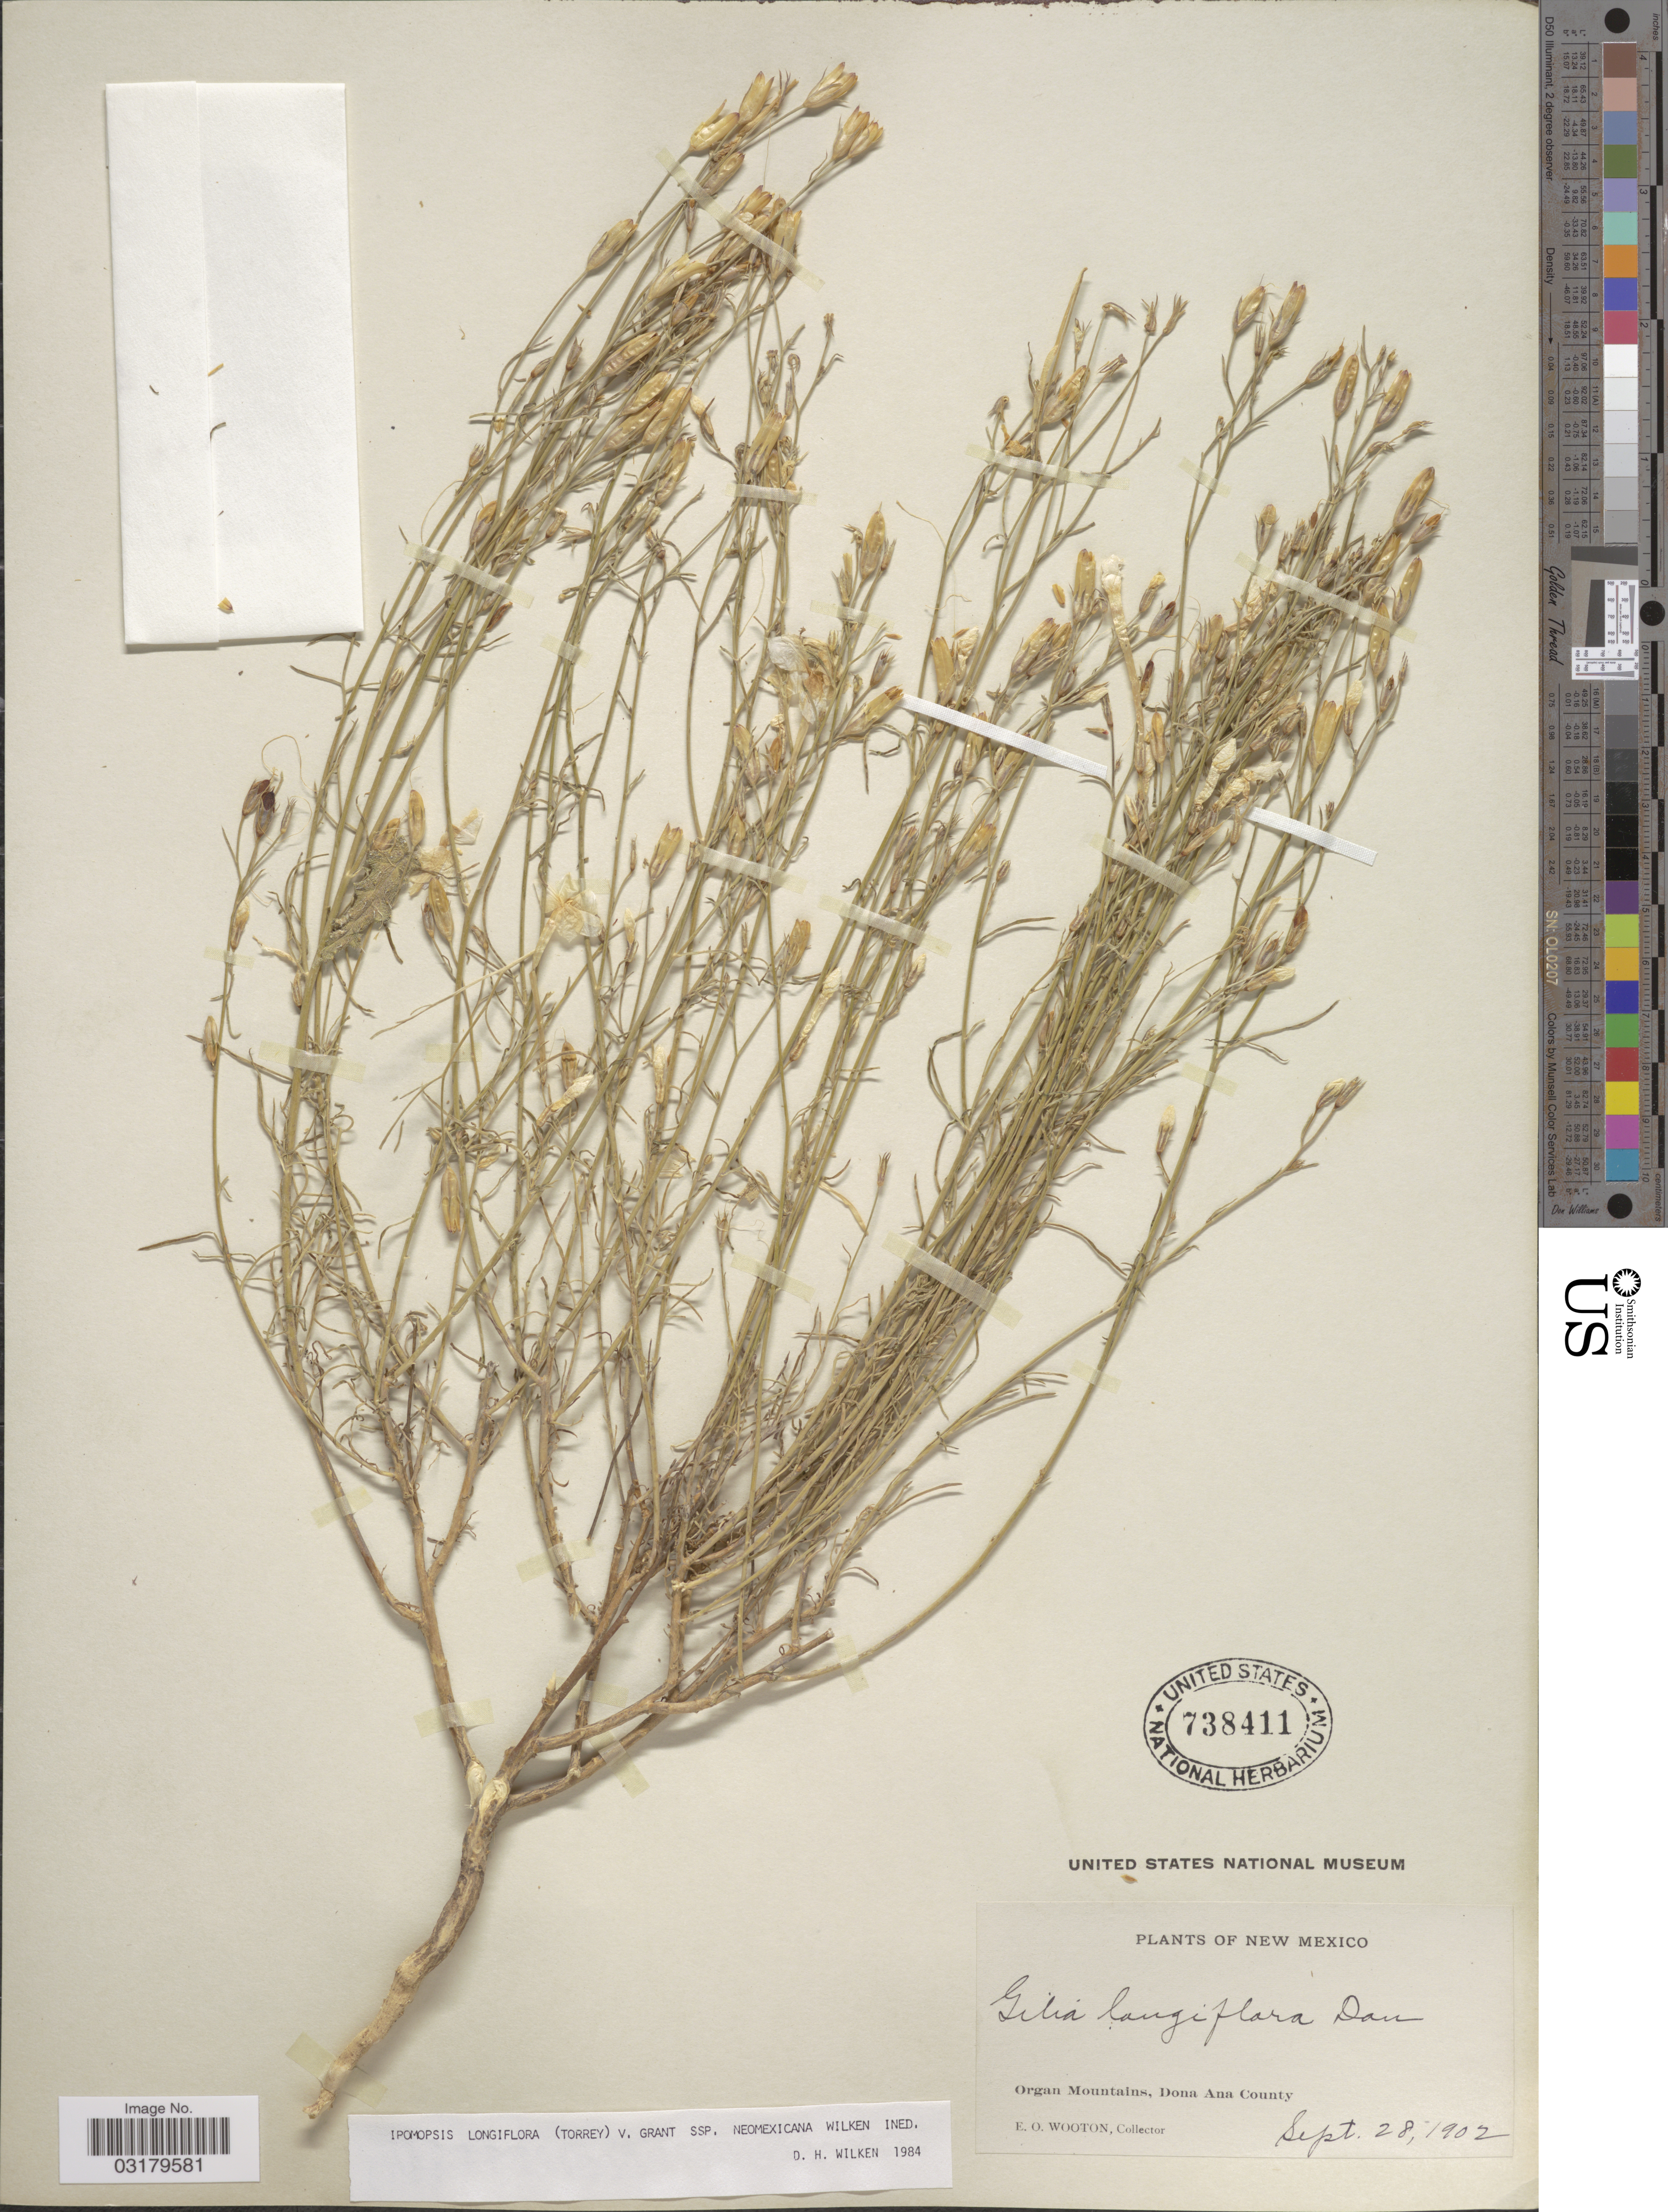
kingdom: Plantae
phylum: Tracheophyta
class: Magnoliopsida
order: Ericales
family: Polemoniaceae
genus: Ipomopsis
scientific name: Ipomopsis longiflora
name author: (Torr.) V.E. Grant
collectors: E. O. Wooton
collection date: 1902-09-28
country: United States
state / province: New Mexico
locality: Organ Mountains, Dona Ana County.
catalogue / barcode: US 738411